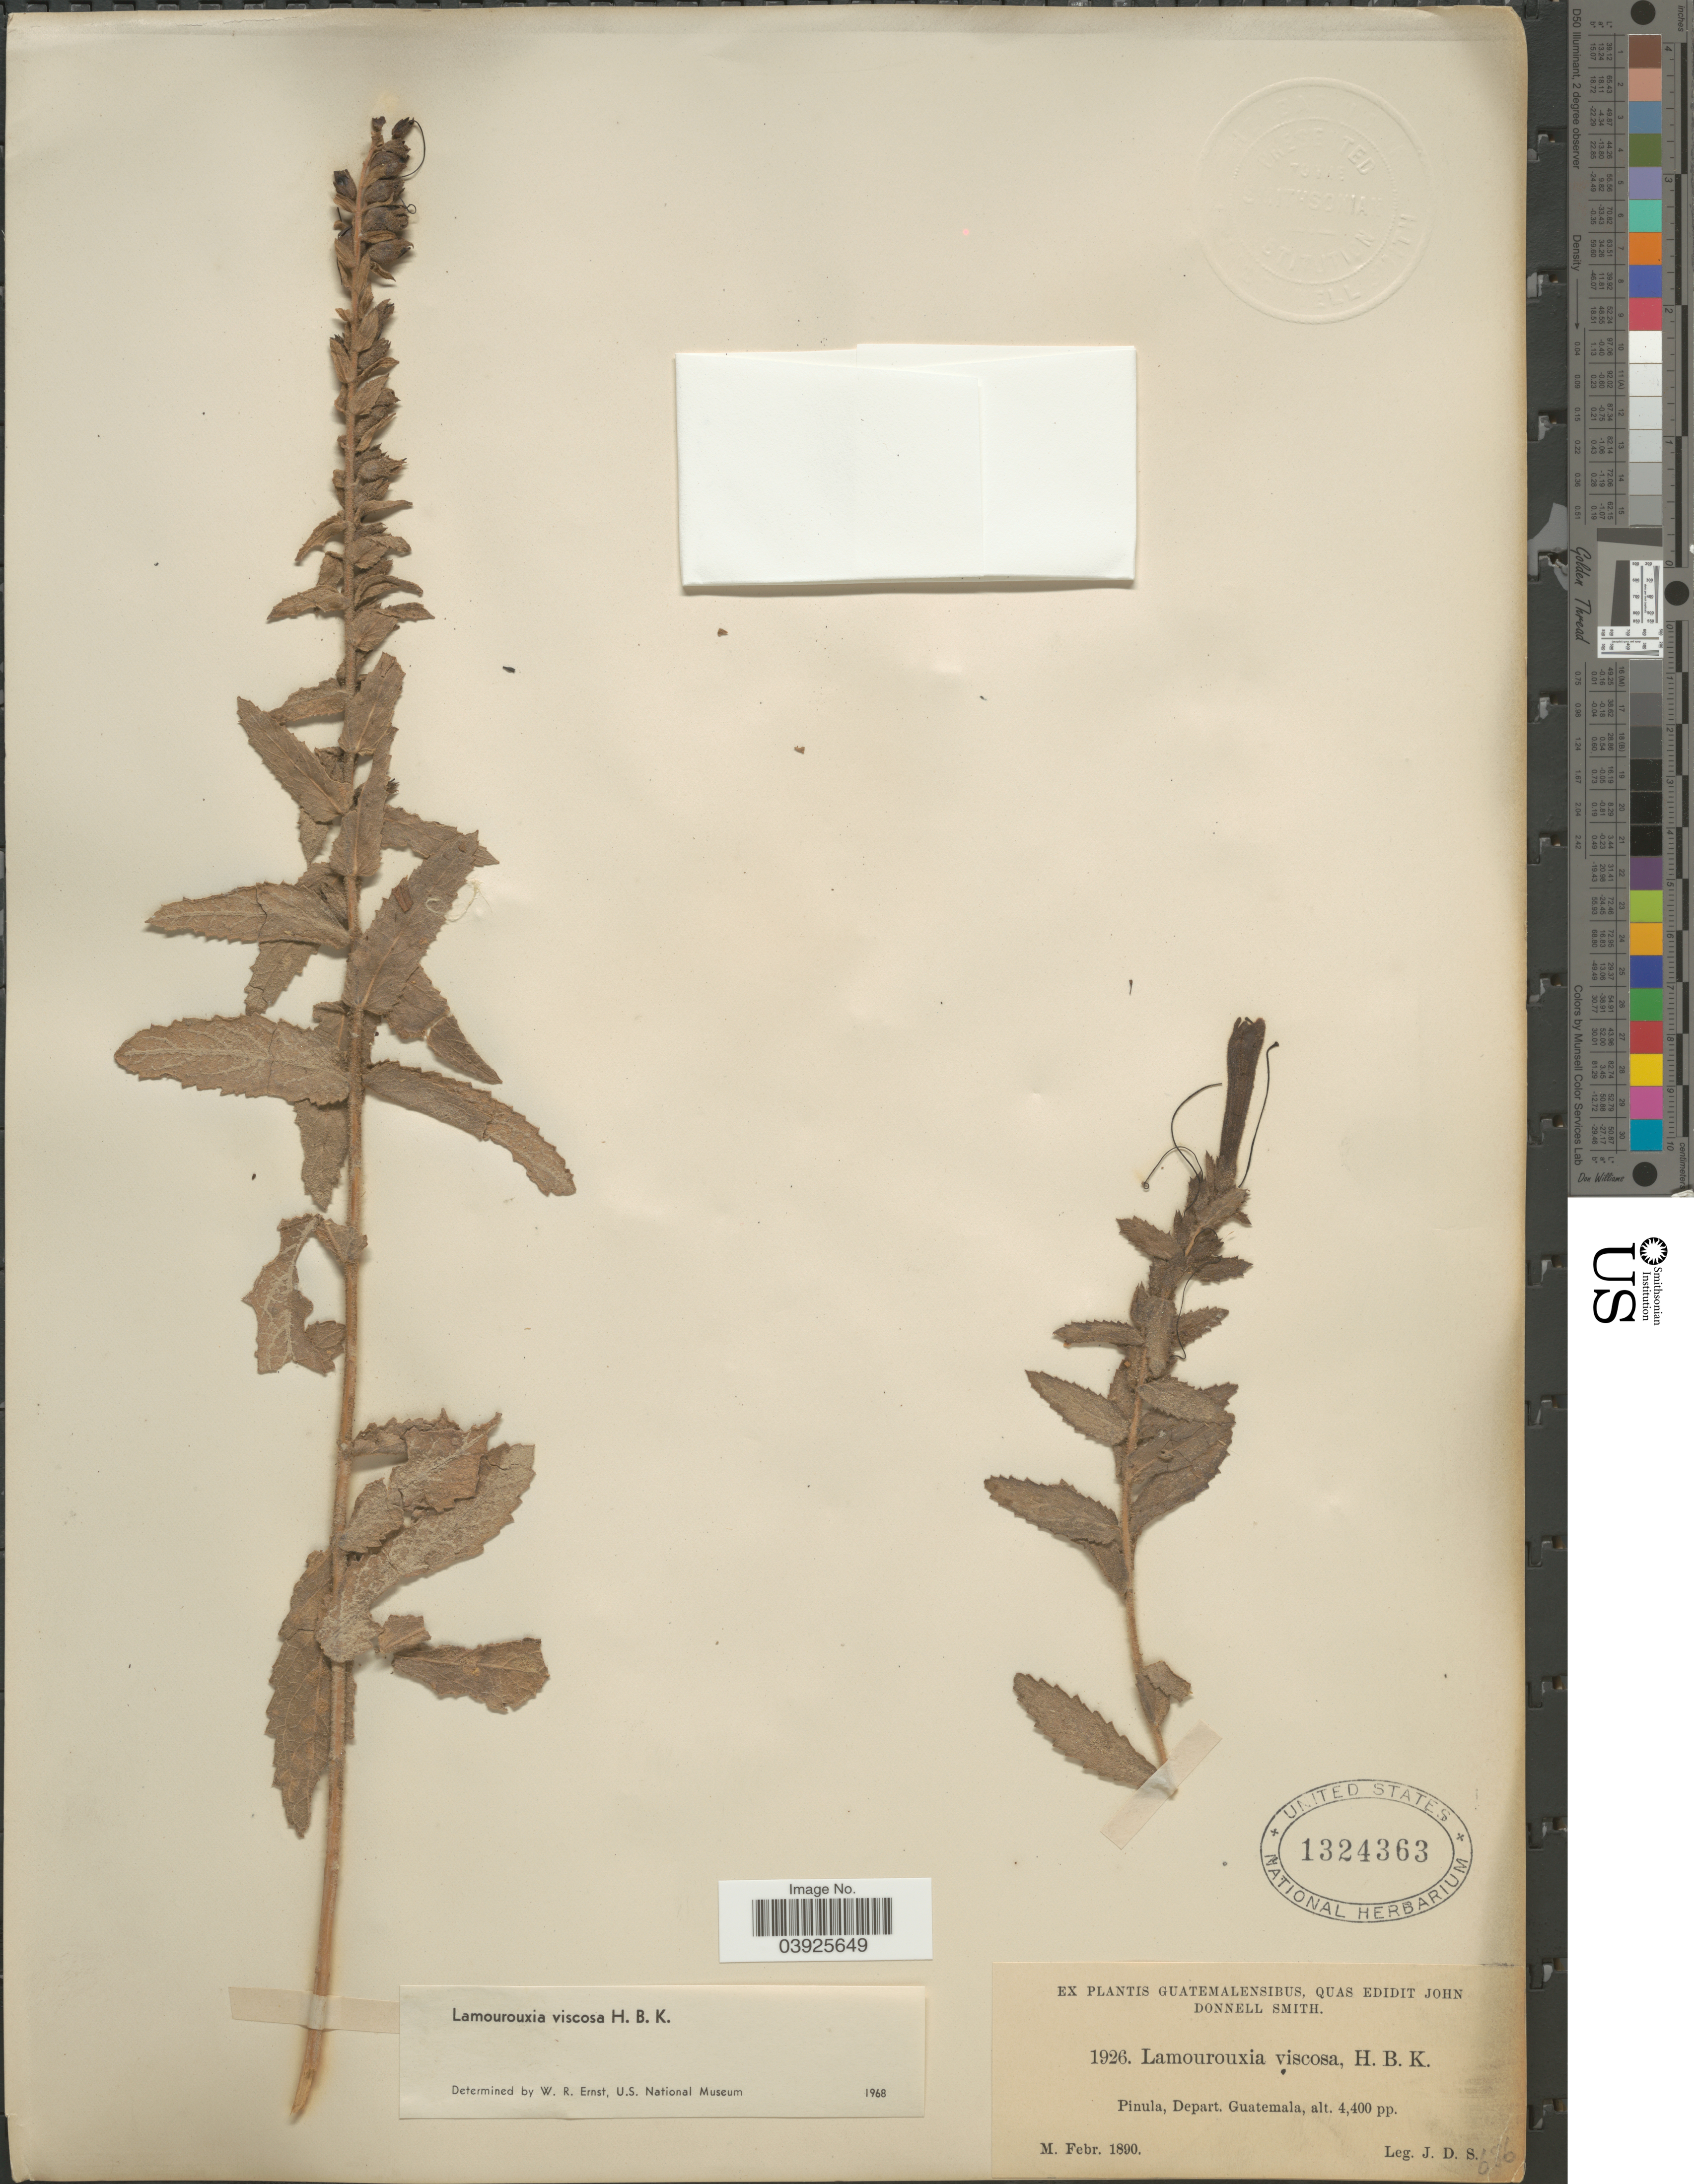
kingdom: Plantae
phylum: Tracheophyta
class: Magnoliopsida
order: Lamiales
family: Orobanchaceae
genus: Lamourouxia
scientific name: Lamourouxia viscosa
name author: Kunth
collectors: J. Donnell Smith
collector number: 1926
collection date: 1890-02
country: Guatemala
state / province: Guatemala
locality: Pinula, Depart. Guatemala.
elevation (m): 1341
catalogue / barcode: US 1324363